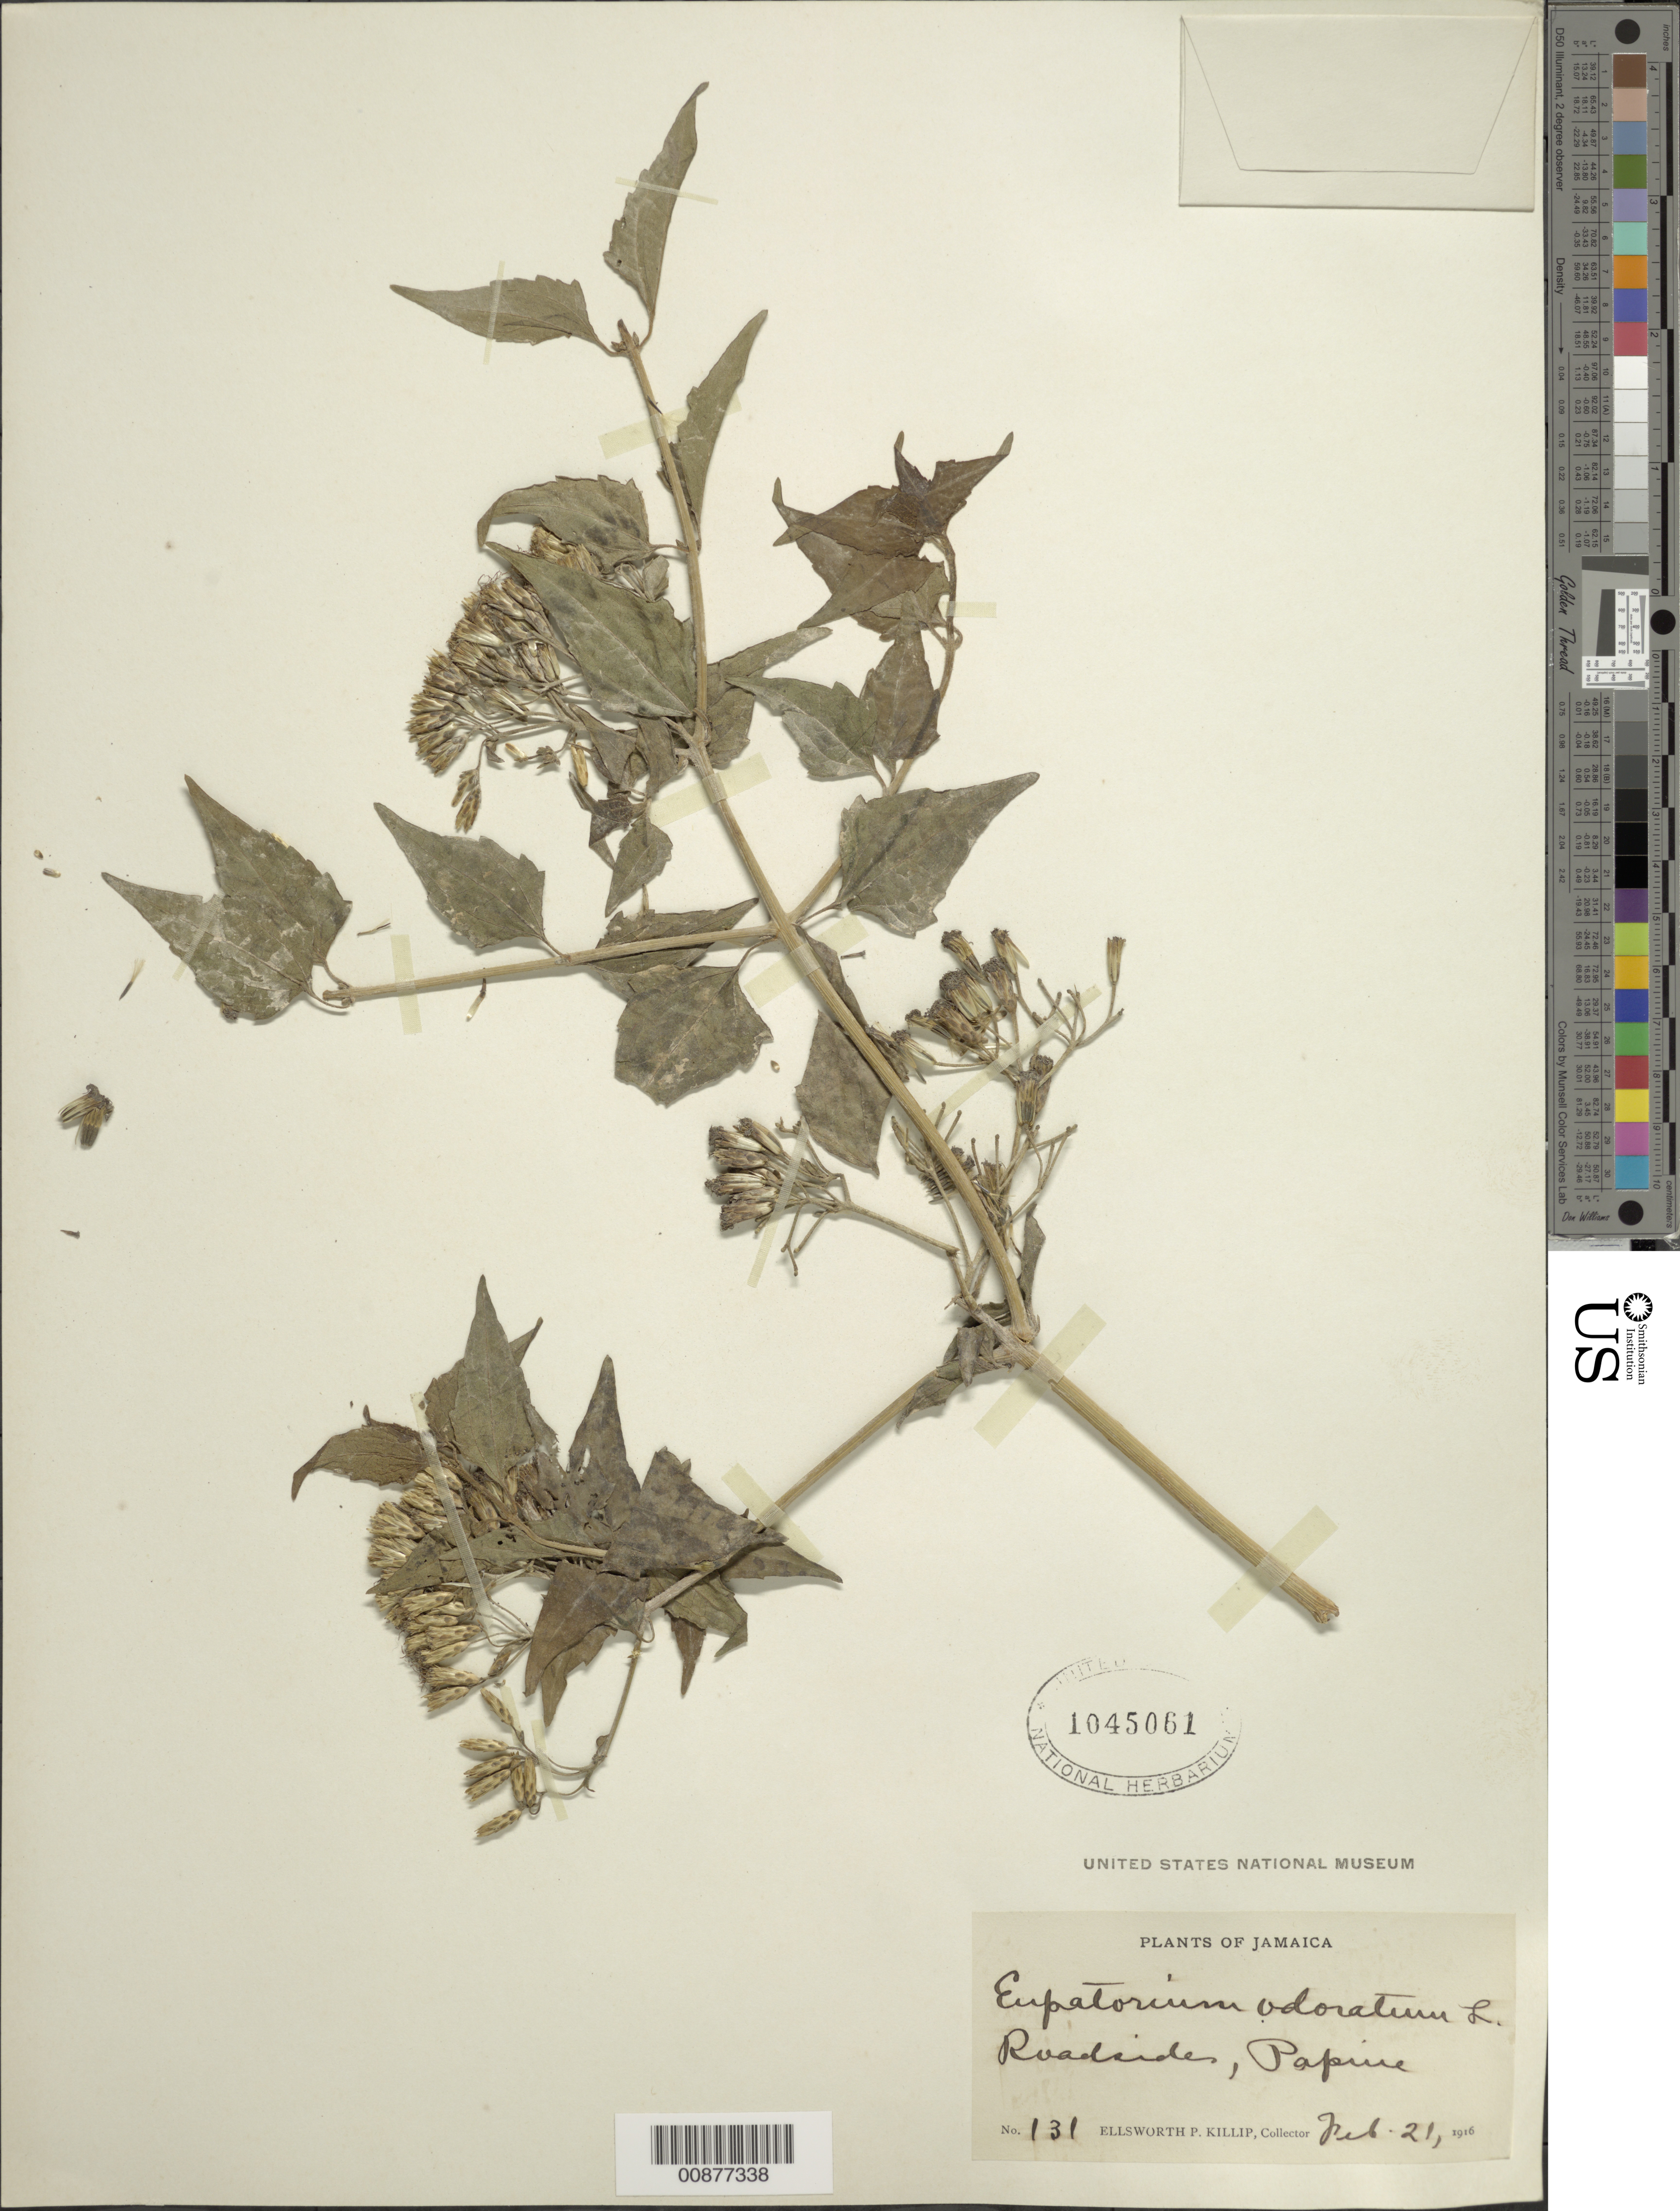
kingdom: Plantae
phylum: Tracheophyta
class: Magnoliopsida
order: Asterales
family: Asteraceae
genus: Chromolaena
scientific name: Chromolaena odorata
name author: (L.) R.M. King & H. Rob.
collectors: E. P. Killip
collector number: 131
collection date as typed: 21 Feb 1916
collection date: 1916-02-21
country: Jamaica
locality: Papine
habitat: Roadsides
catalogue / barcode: US 1045061